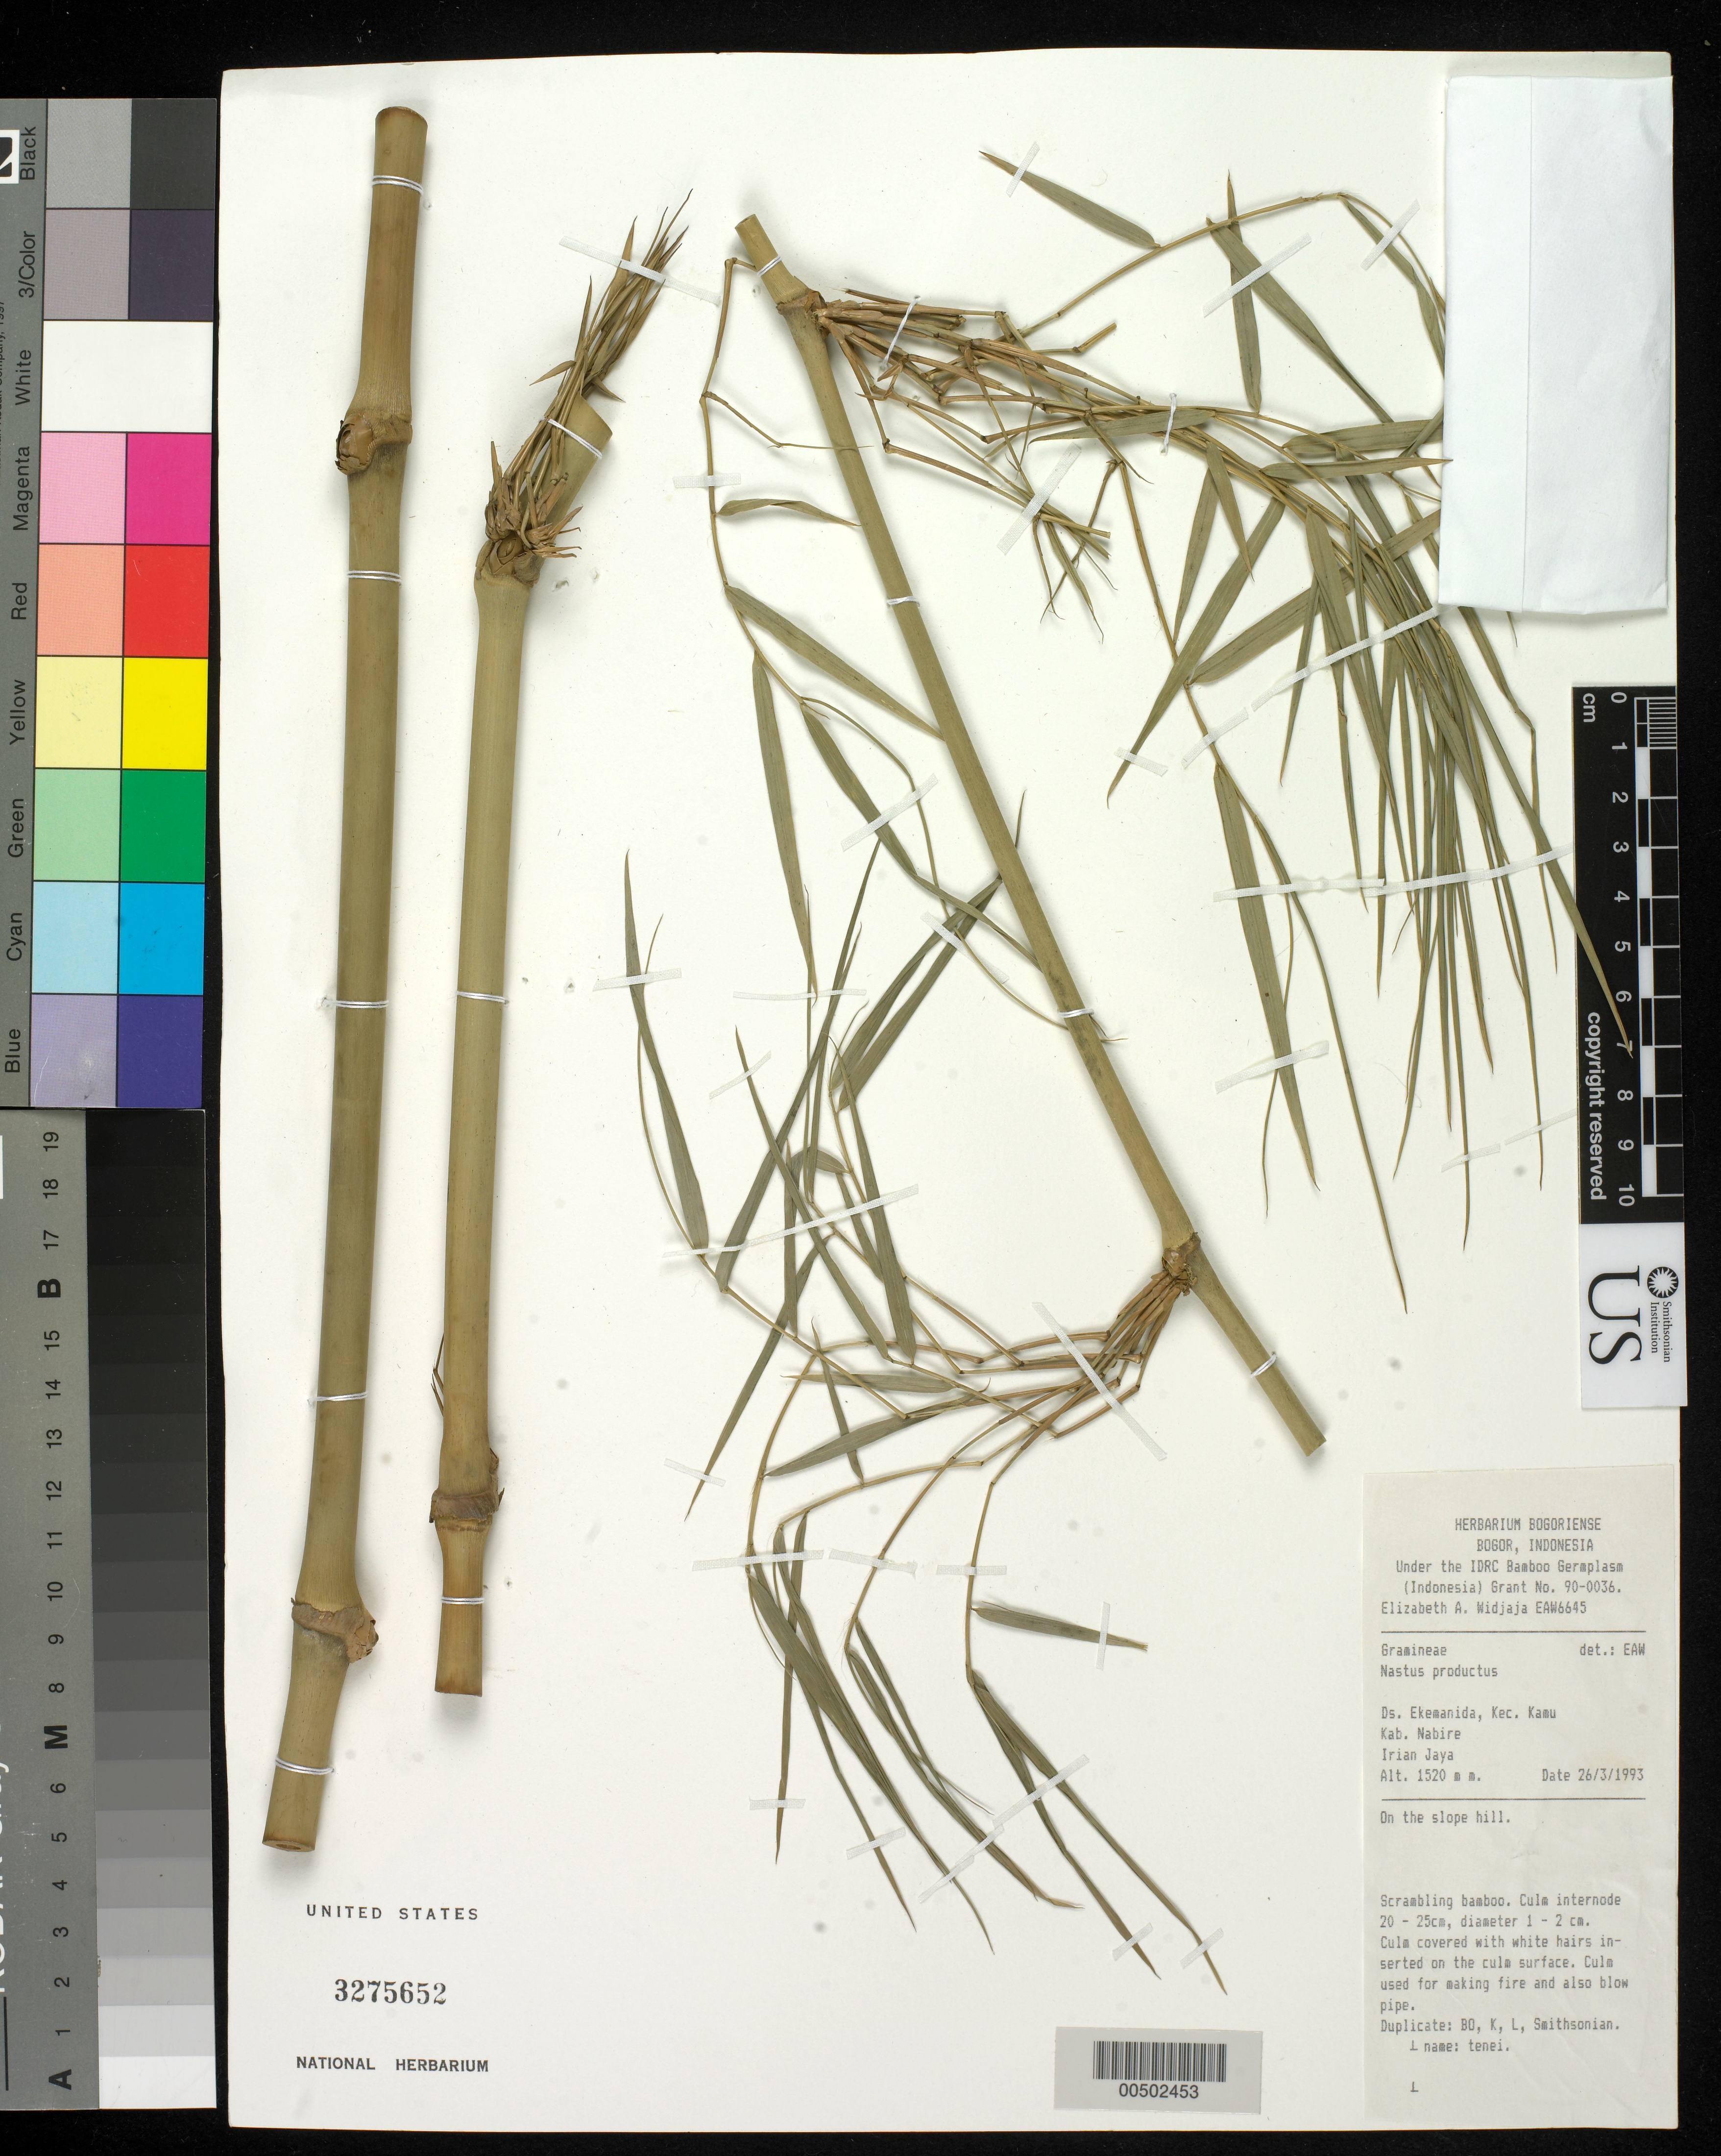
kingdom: Plantae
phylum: Tracheophyta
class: Liliopsida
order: Poales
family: Poaceae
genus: Nastus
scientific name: Nastus productus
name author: (Pilg.) Holttum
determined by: Widjaja, E. A.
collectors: E. A. Widjaja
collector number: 6645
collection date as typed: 26 Mar 1993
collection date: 1993-03-26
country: Indonesia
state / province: Papua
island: New Guinea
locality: Ds. Ekemanida, Kec. Kamu, Kab. Nabire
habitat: on the slope hill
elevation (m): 1520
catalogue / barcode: US 3275652